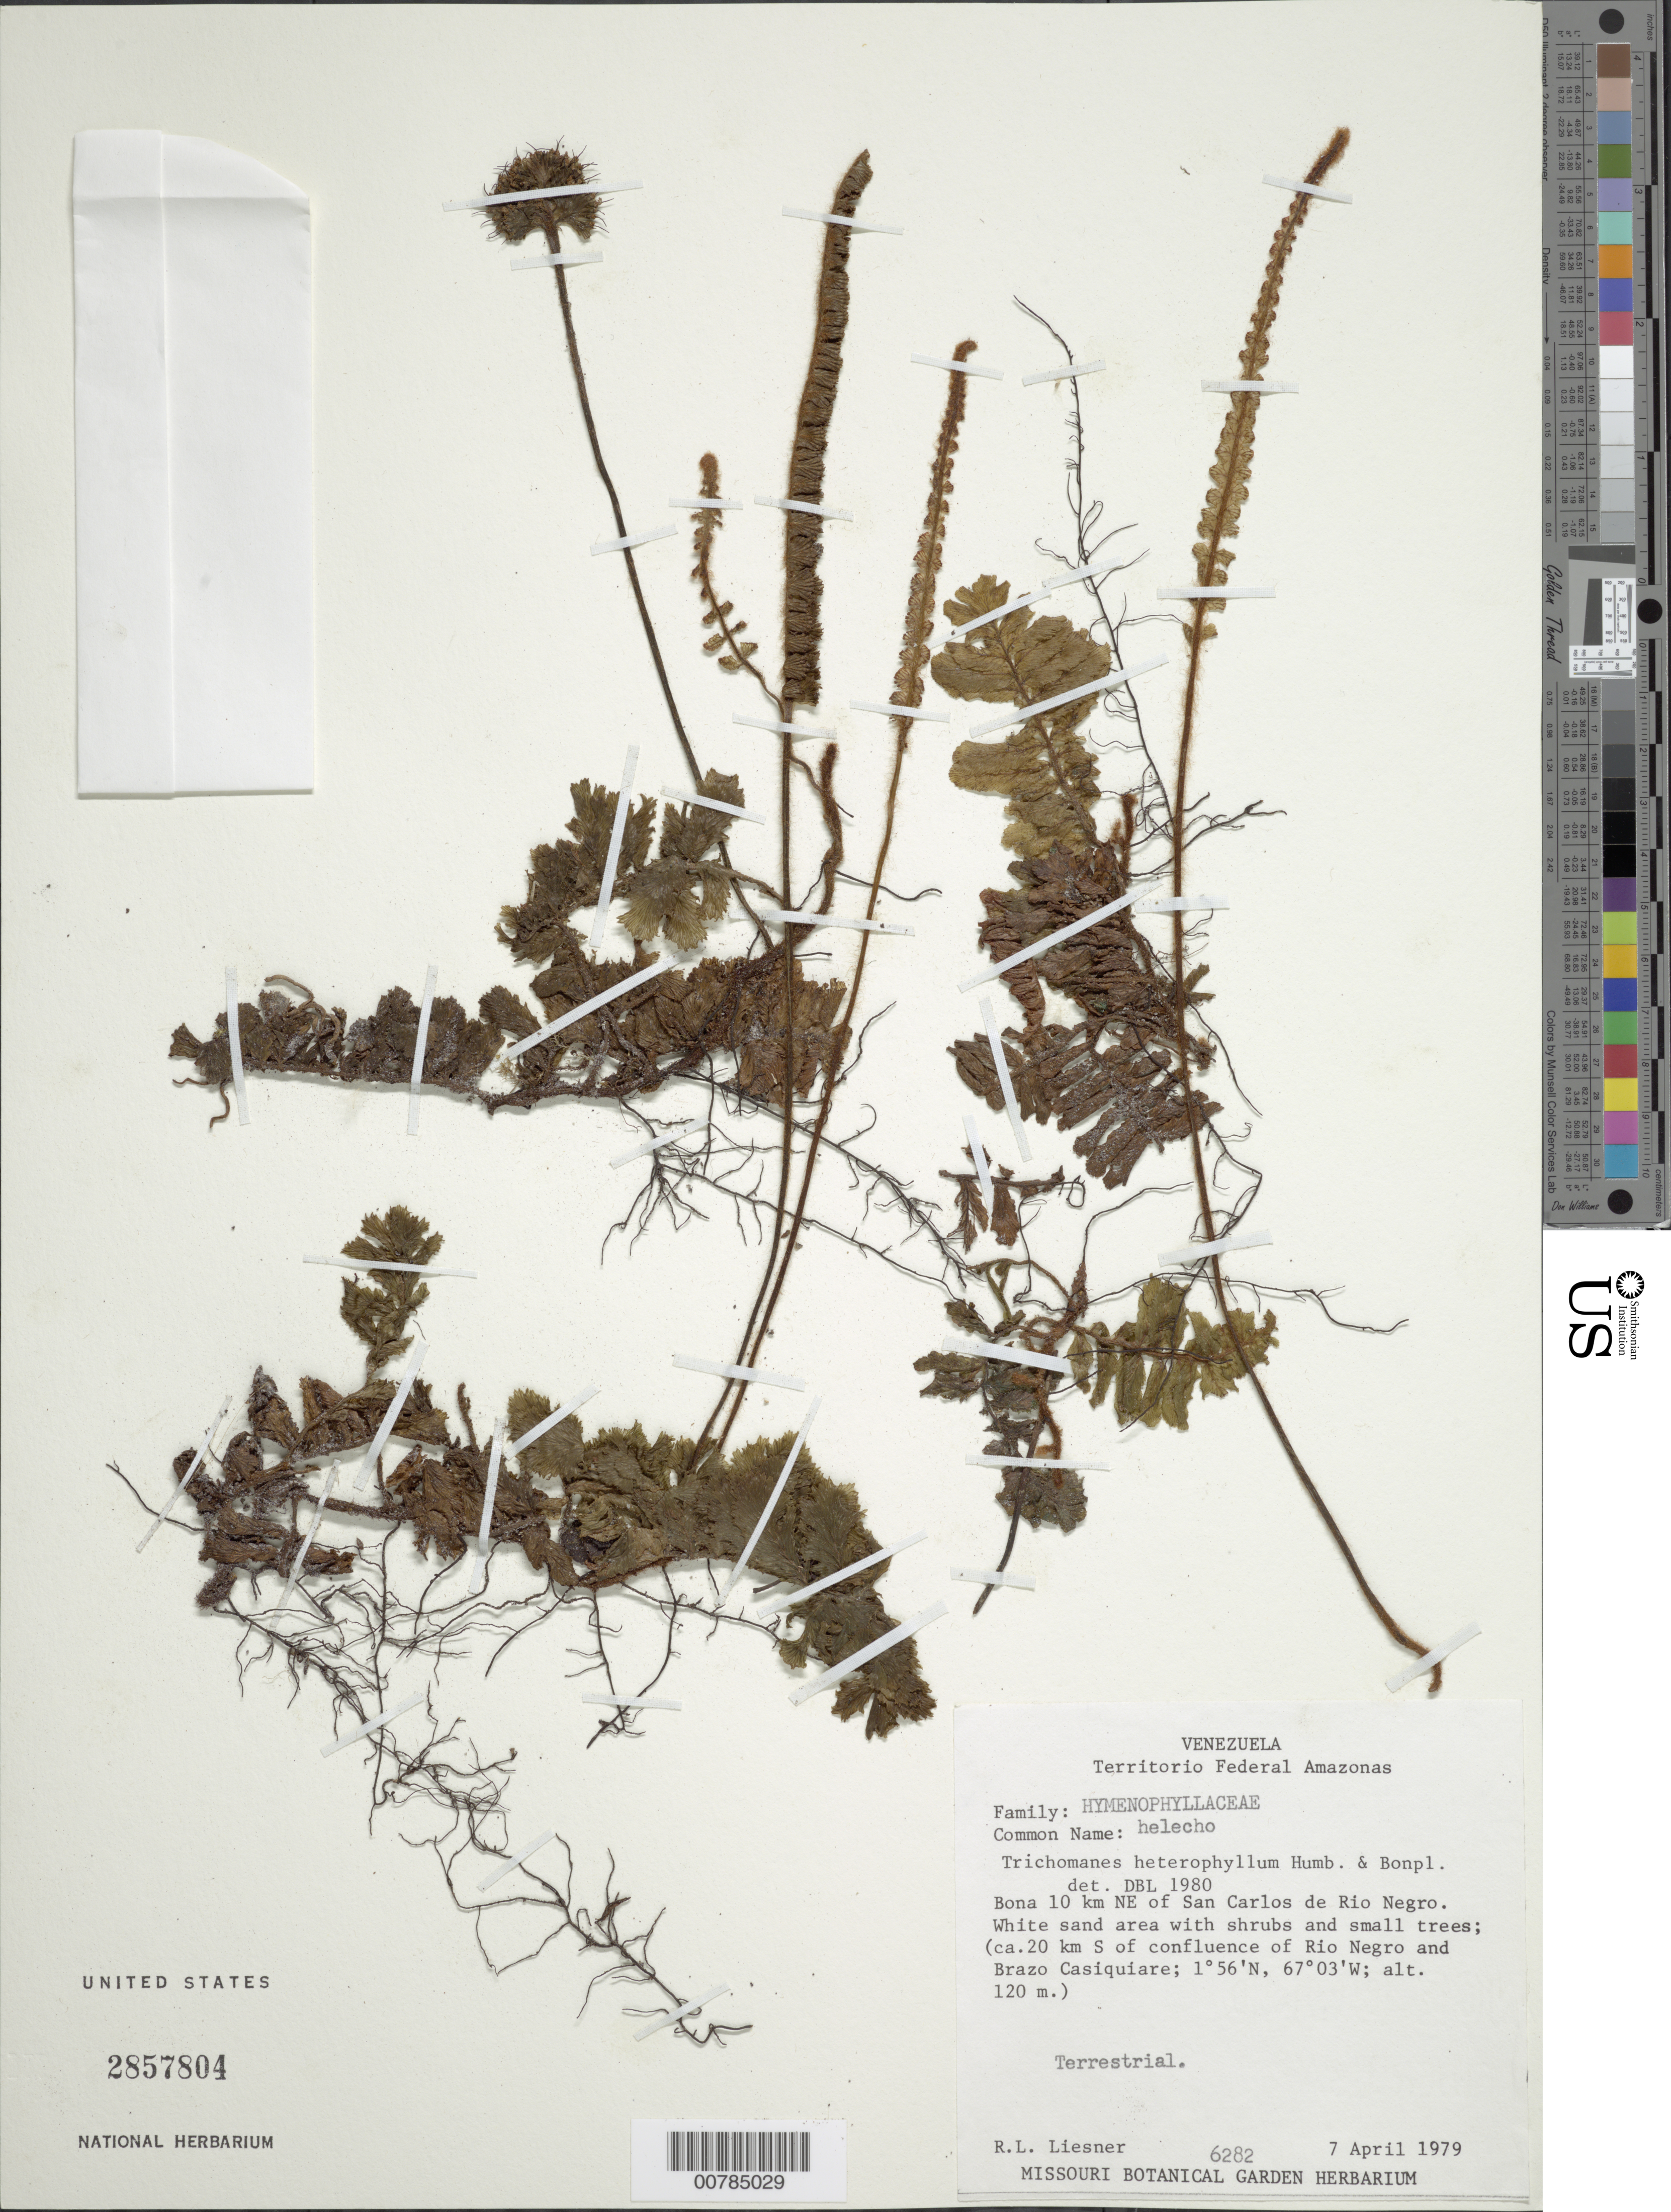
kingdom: Plantae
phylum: Tracheophyta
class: Polypodiopsida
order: Hymenophyllales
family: Hymenophyllaceae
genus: Trichomanes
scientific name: Trichomanes humboldtii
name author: (Bosch) Lellinger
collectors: R. L. Liesner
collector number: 6282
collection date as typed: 7-Apr-79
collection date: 1979-04-07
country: Venezuela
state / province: Amazonas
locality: San Carlos de Río Negro, 10 km NE of; Bona, 20 km S of confluence of Río Negro and Brazo Casiquiare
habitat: White sand area with shrubs and small trees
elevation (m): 120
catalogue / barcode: US 2857804